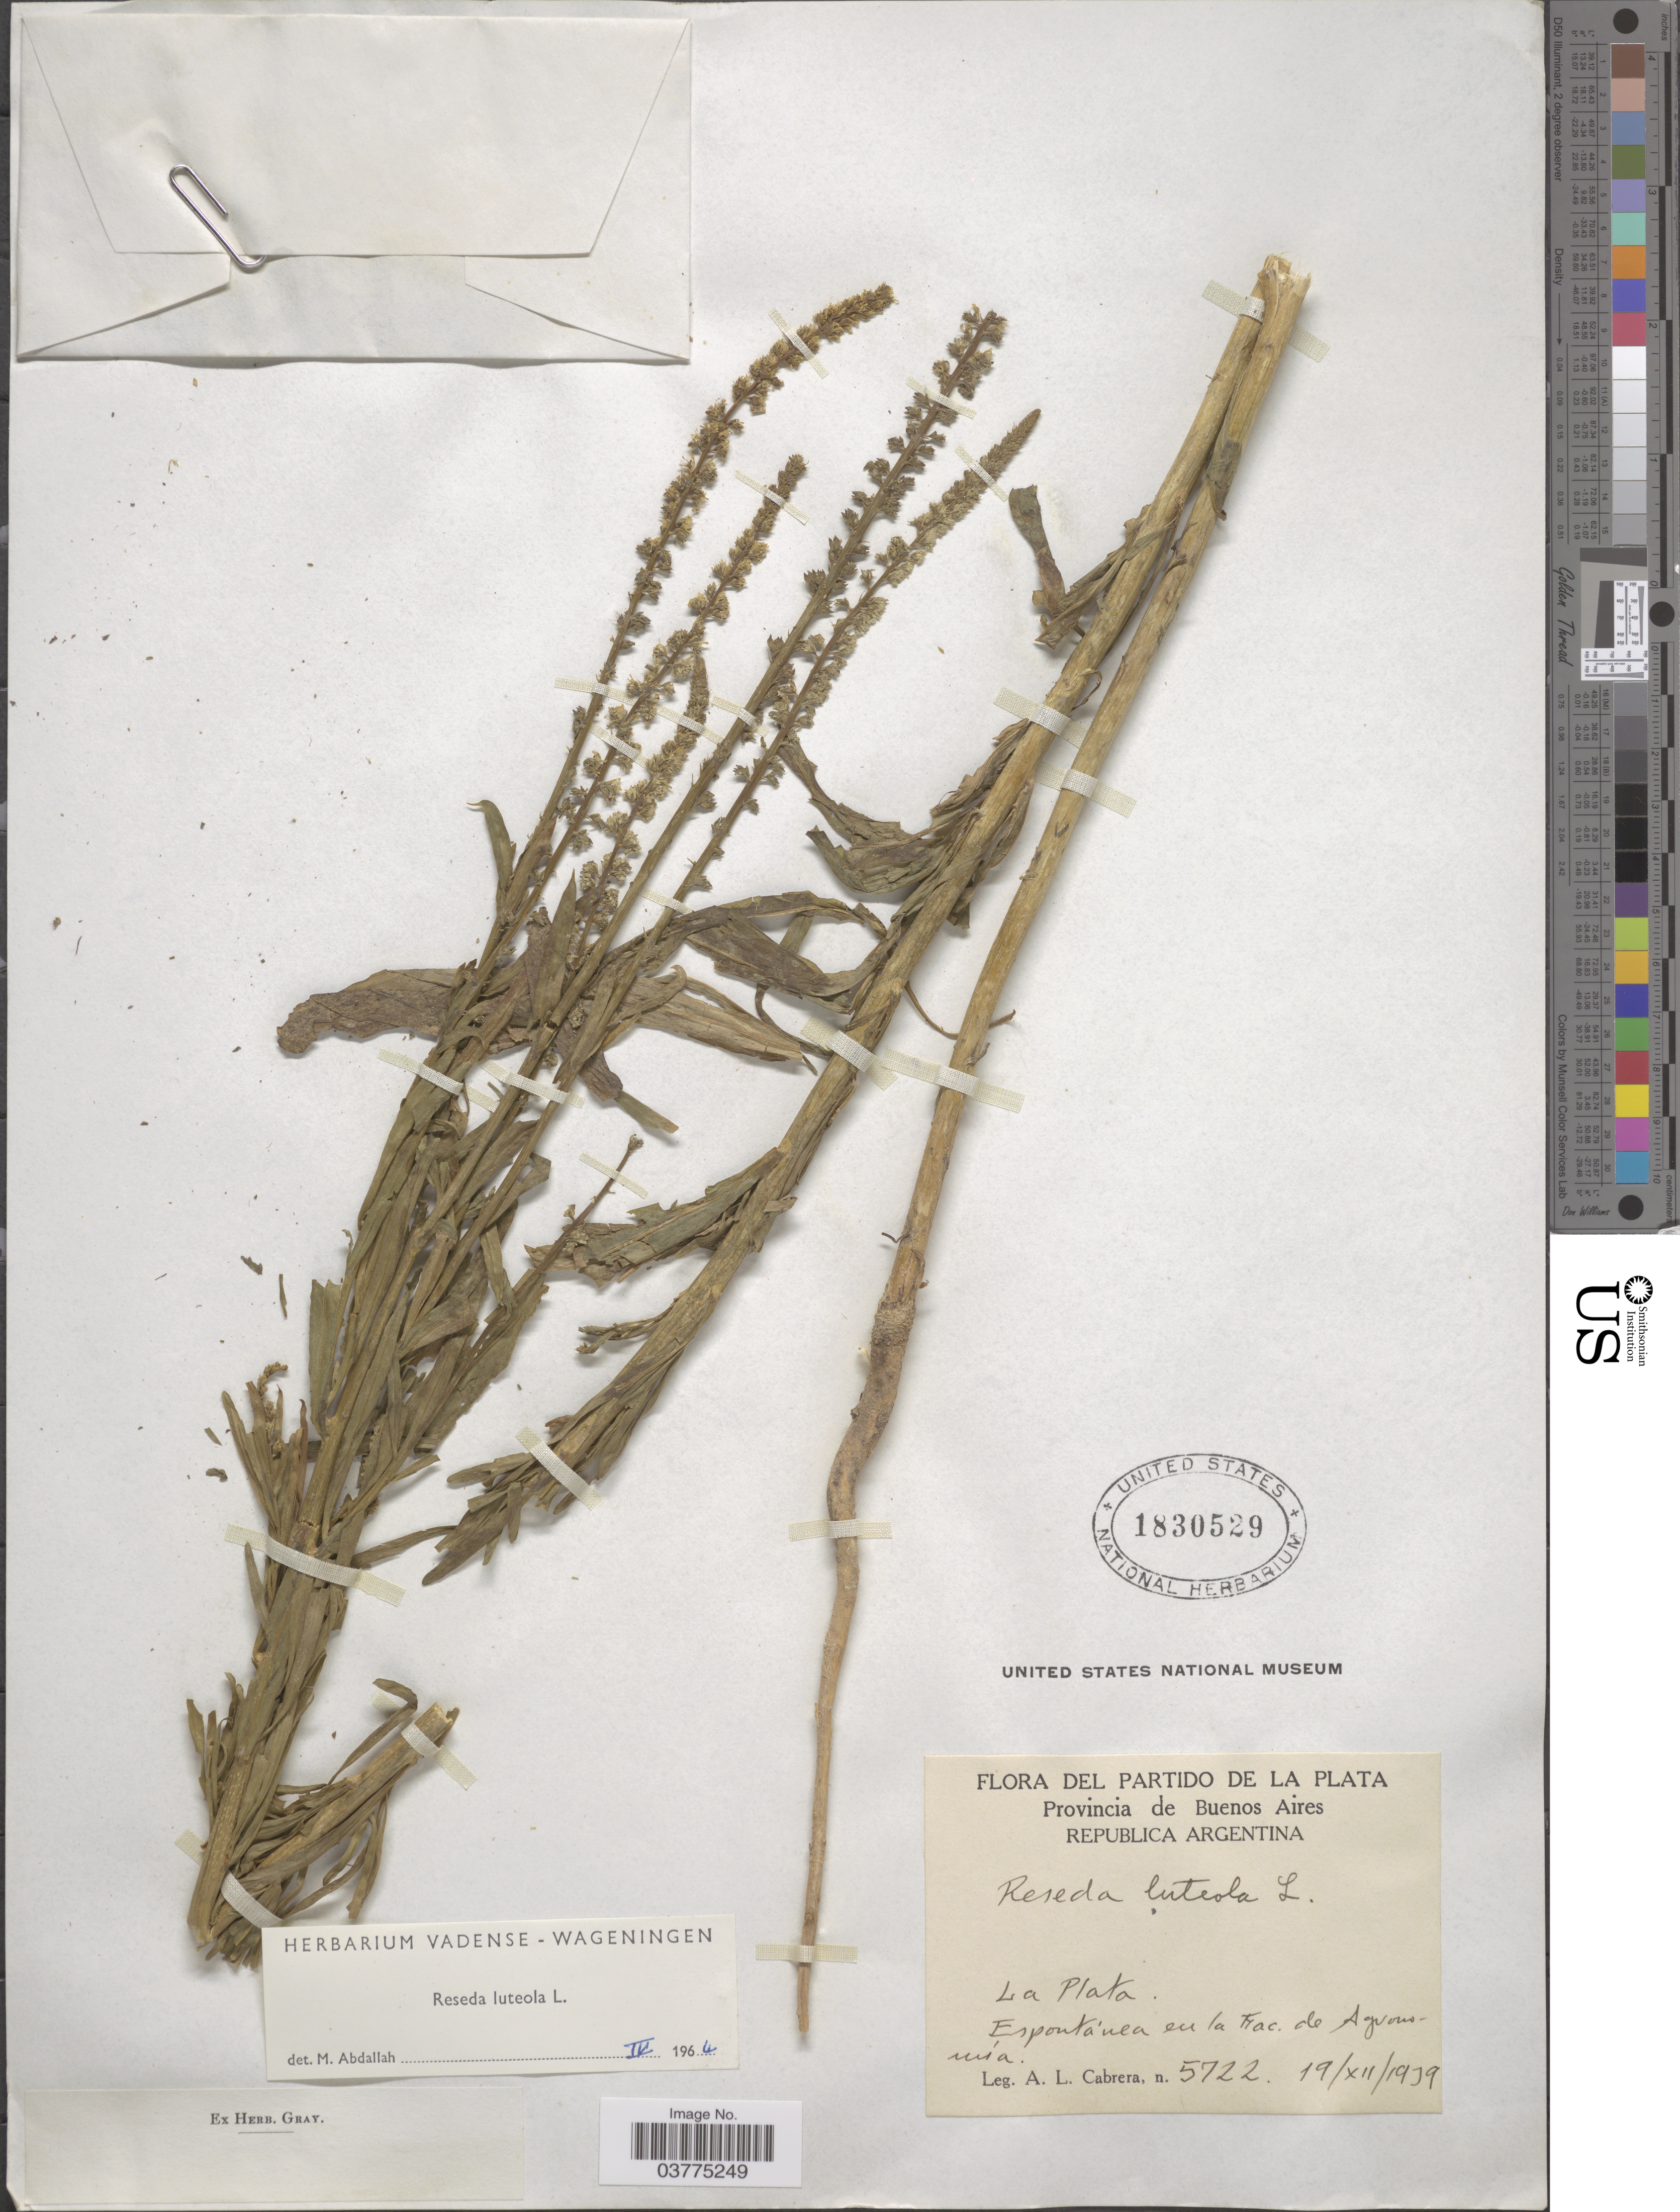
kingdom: Plantae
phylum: Tracheophyta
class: Magnoliopsida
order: Brassicales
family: Resedaceae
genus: Reseda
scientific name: Reseda luteola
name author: L.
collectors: A. L. Cabrera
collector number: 5722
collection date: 1939-12-19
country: Argentina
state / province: Buenos Aires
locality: Partido de La Plata. Provincia de Bueno Aires. La Plata. Espontanea en la mac*. de Aguono-mía*.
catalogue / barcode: US 1830529